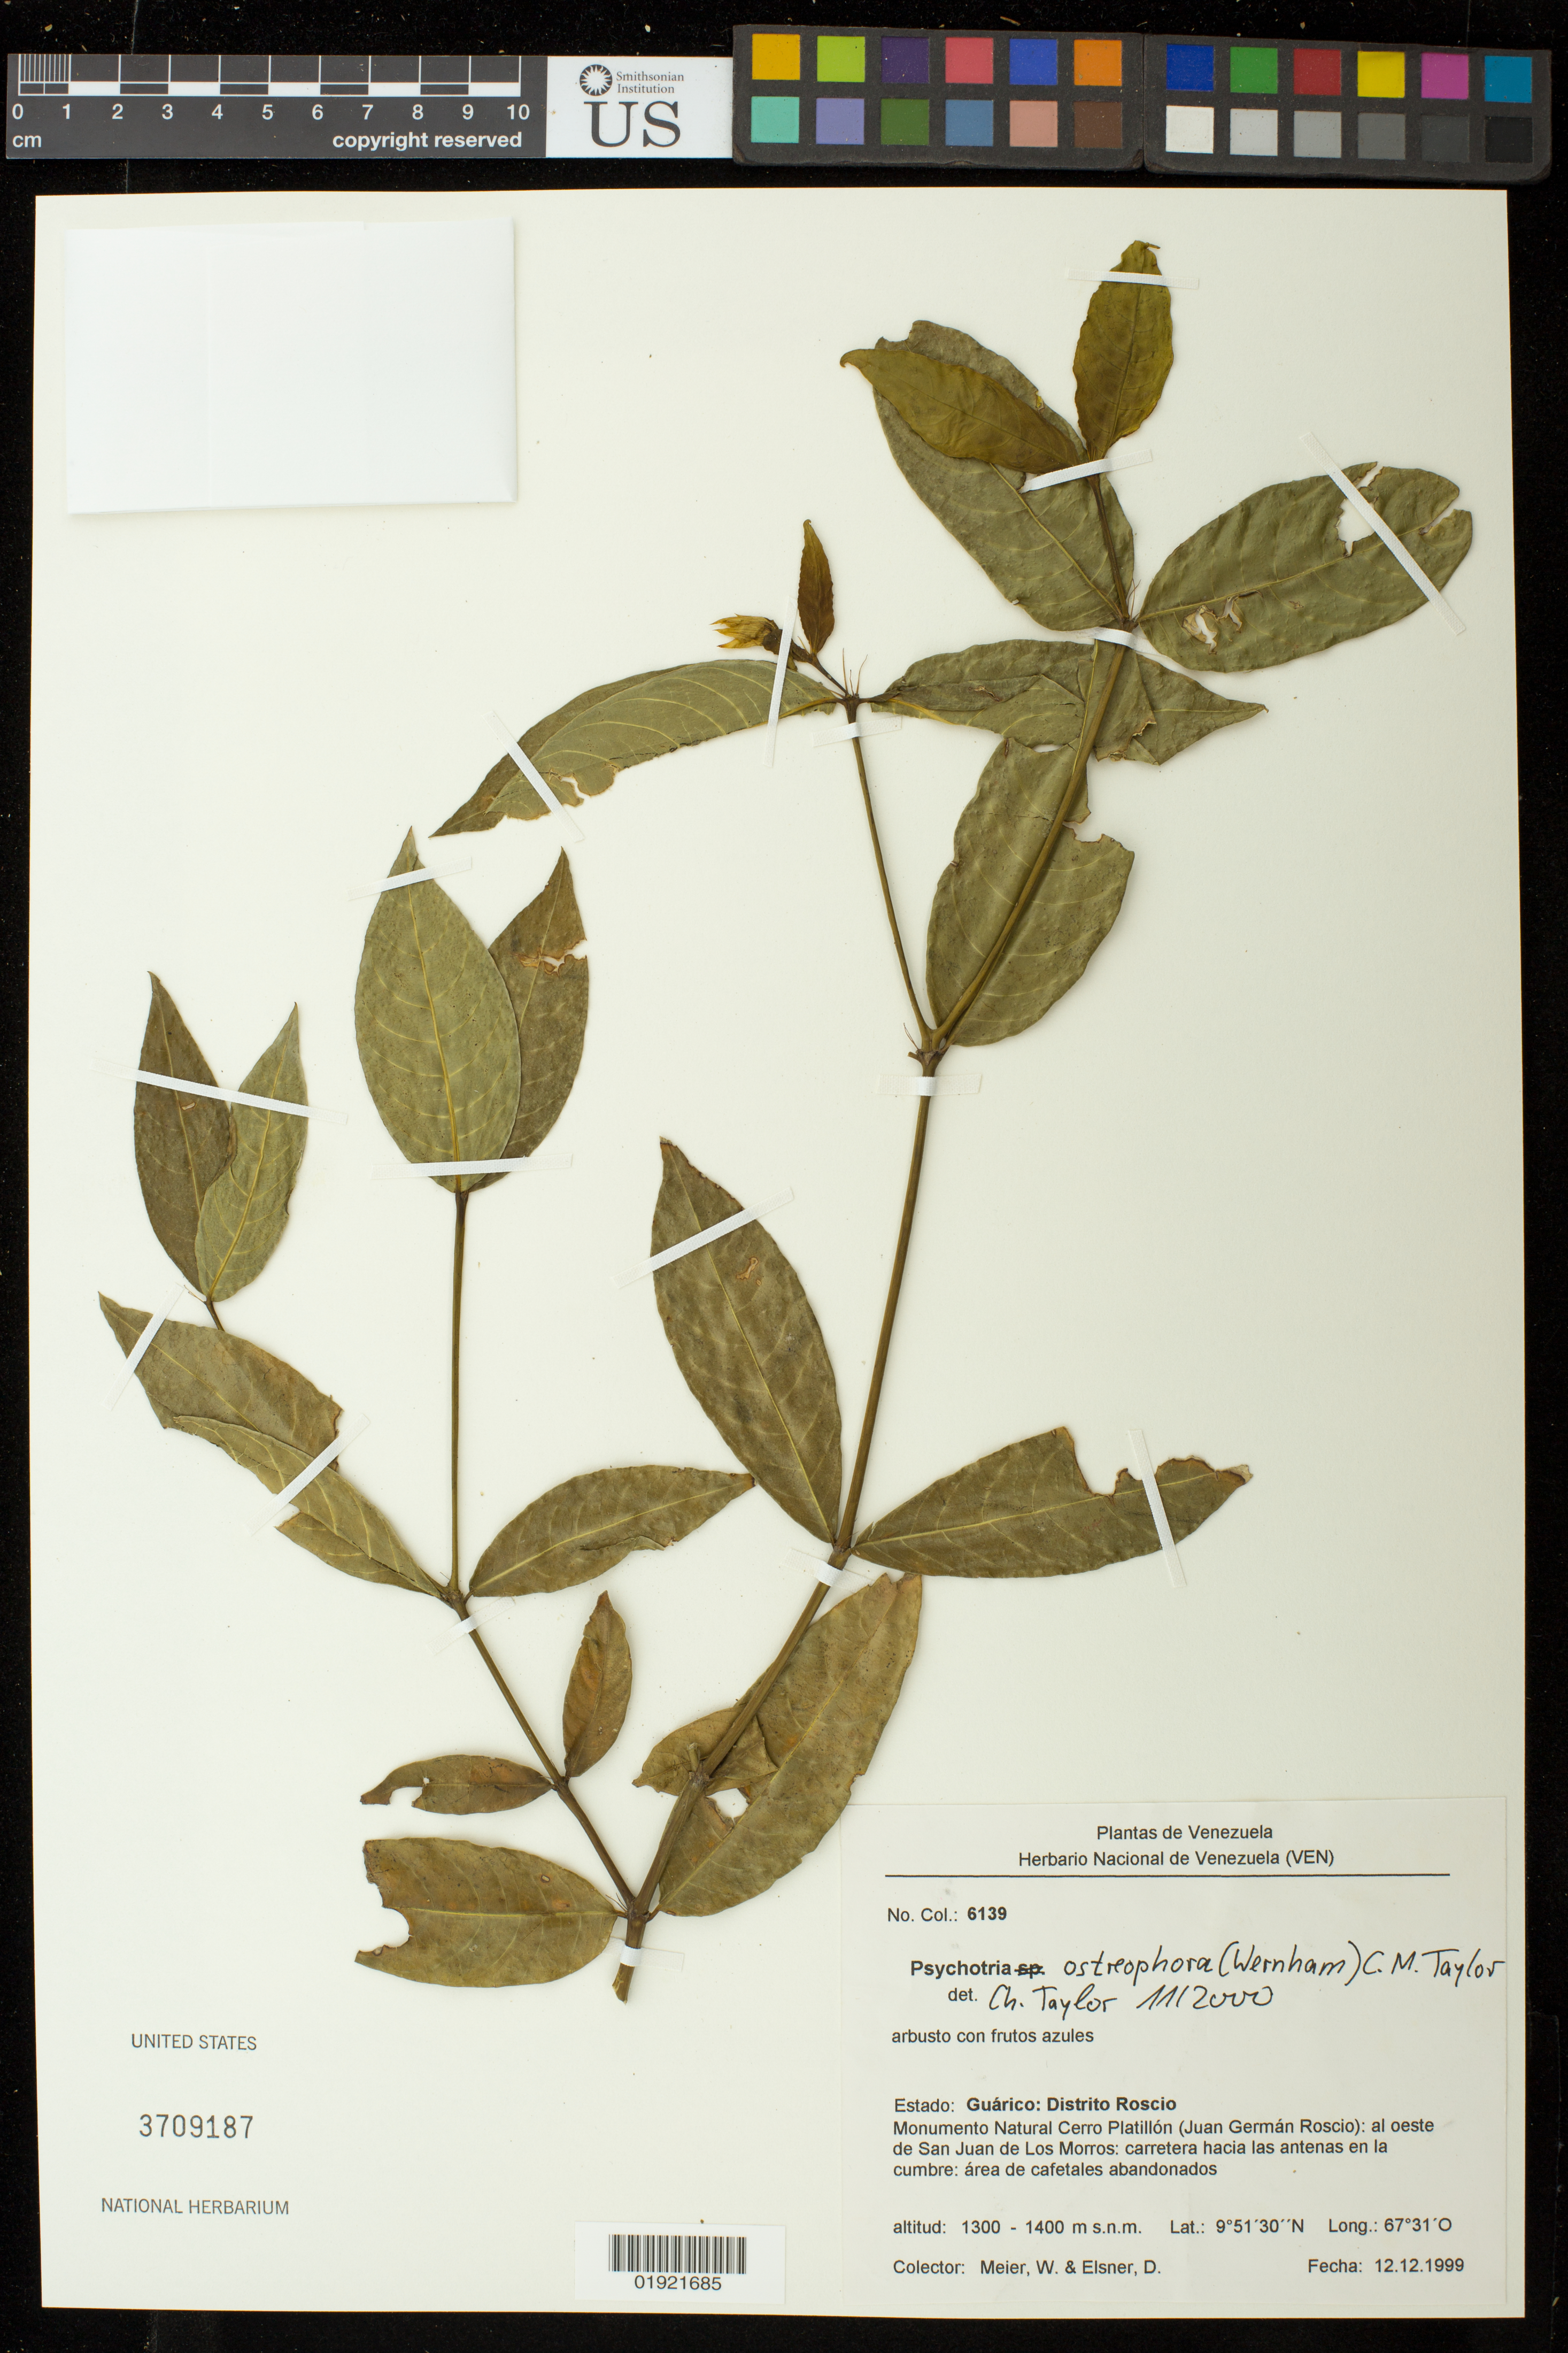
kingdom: Plantae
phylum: Tracheophyta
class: Magnoliopsida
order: Gentianales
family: Rubiaceae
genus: Psychotria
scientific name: Psychotria ostreophora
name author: (Wernham) C.M. Taylor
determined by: Taylor, C.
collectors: W. Meier & D. Elsner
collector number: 6139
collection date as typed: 12.12.1999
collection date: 1999-12-12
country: Venezuela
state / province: Guárico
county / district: Juan Germán Roscio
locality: Monumento Natural Cerro Platillon (Juan German Roscio): al oeste de San Juan de Los Morros: carretera hacia las antenas en la cumbre: area de cafetales abandonados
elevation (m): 1300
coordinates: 9 51 30 N, 67 31 O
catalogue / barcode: US 3709187